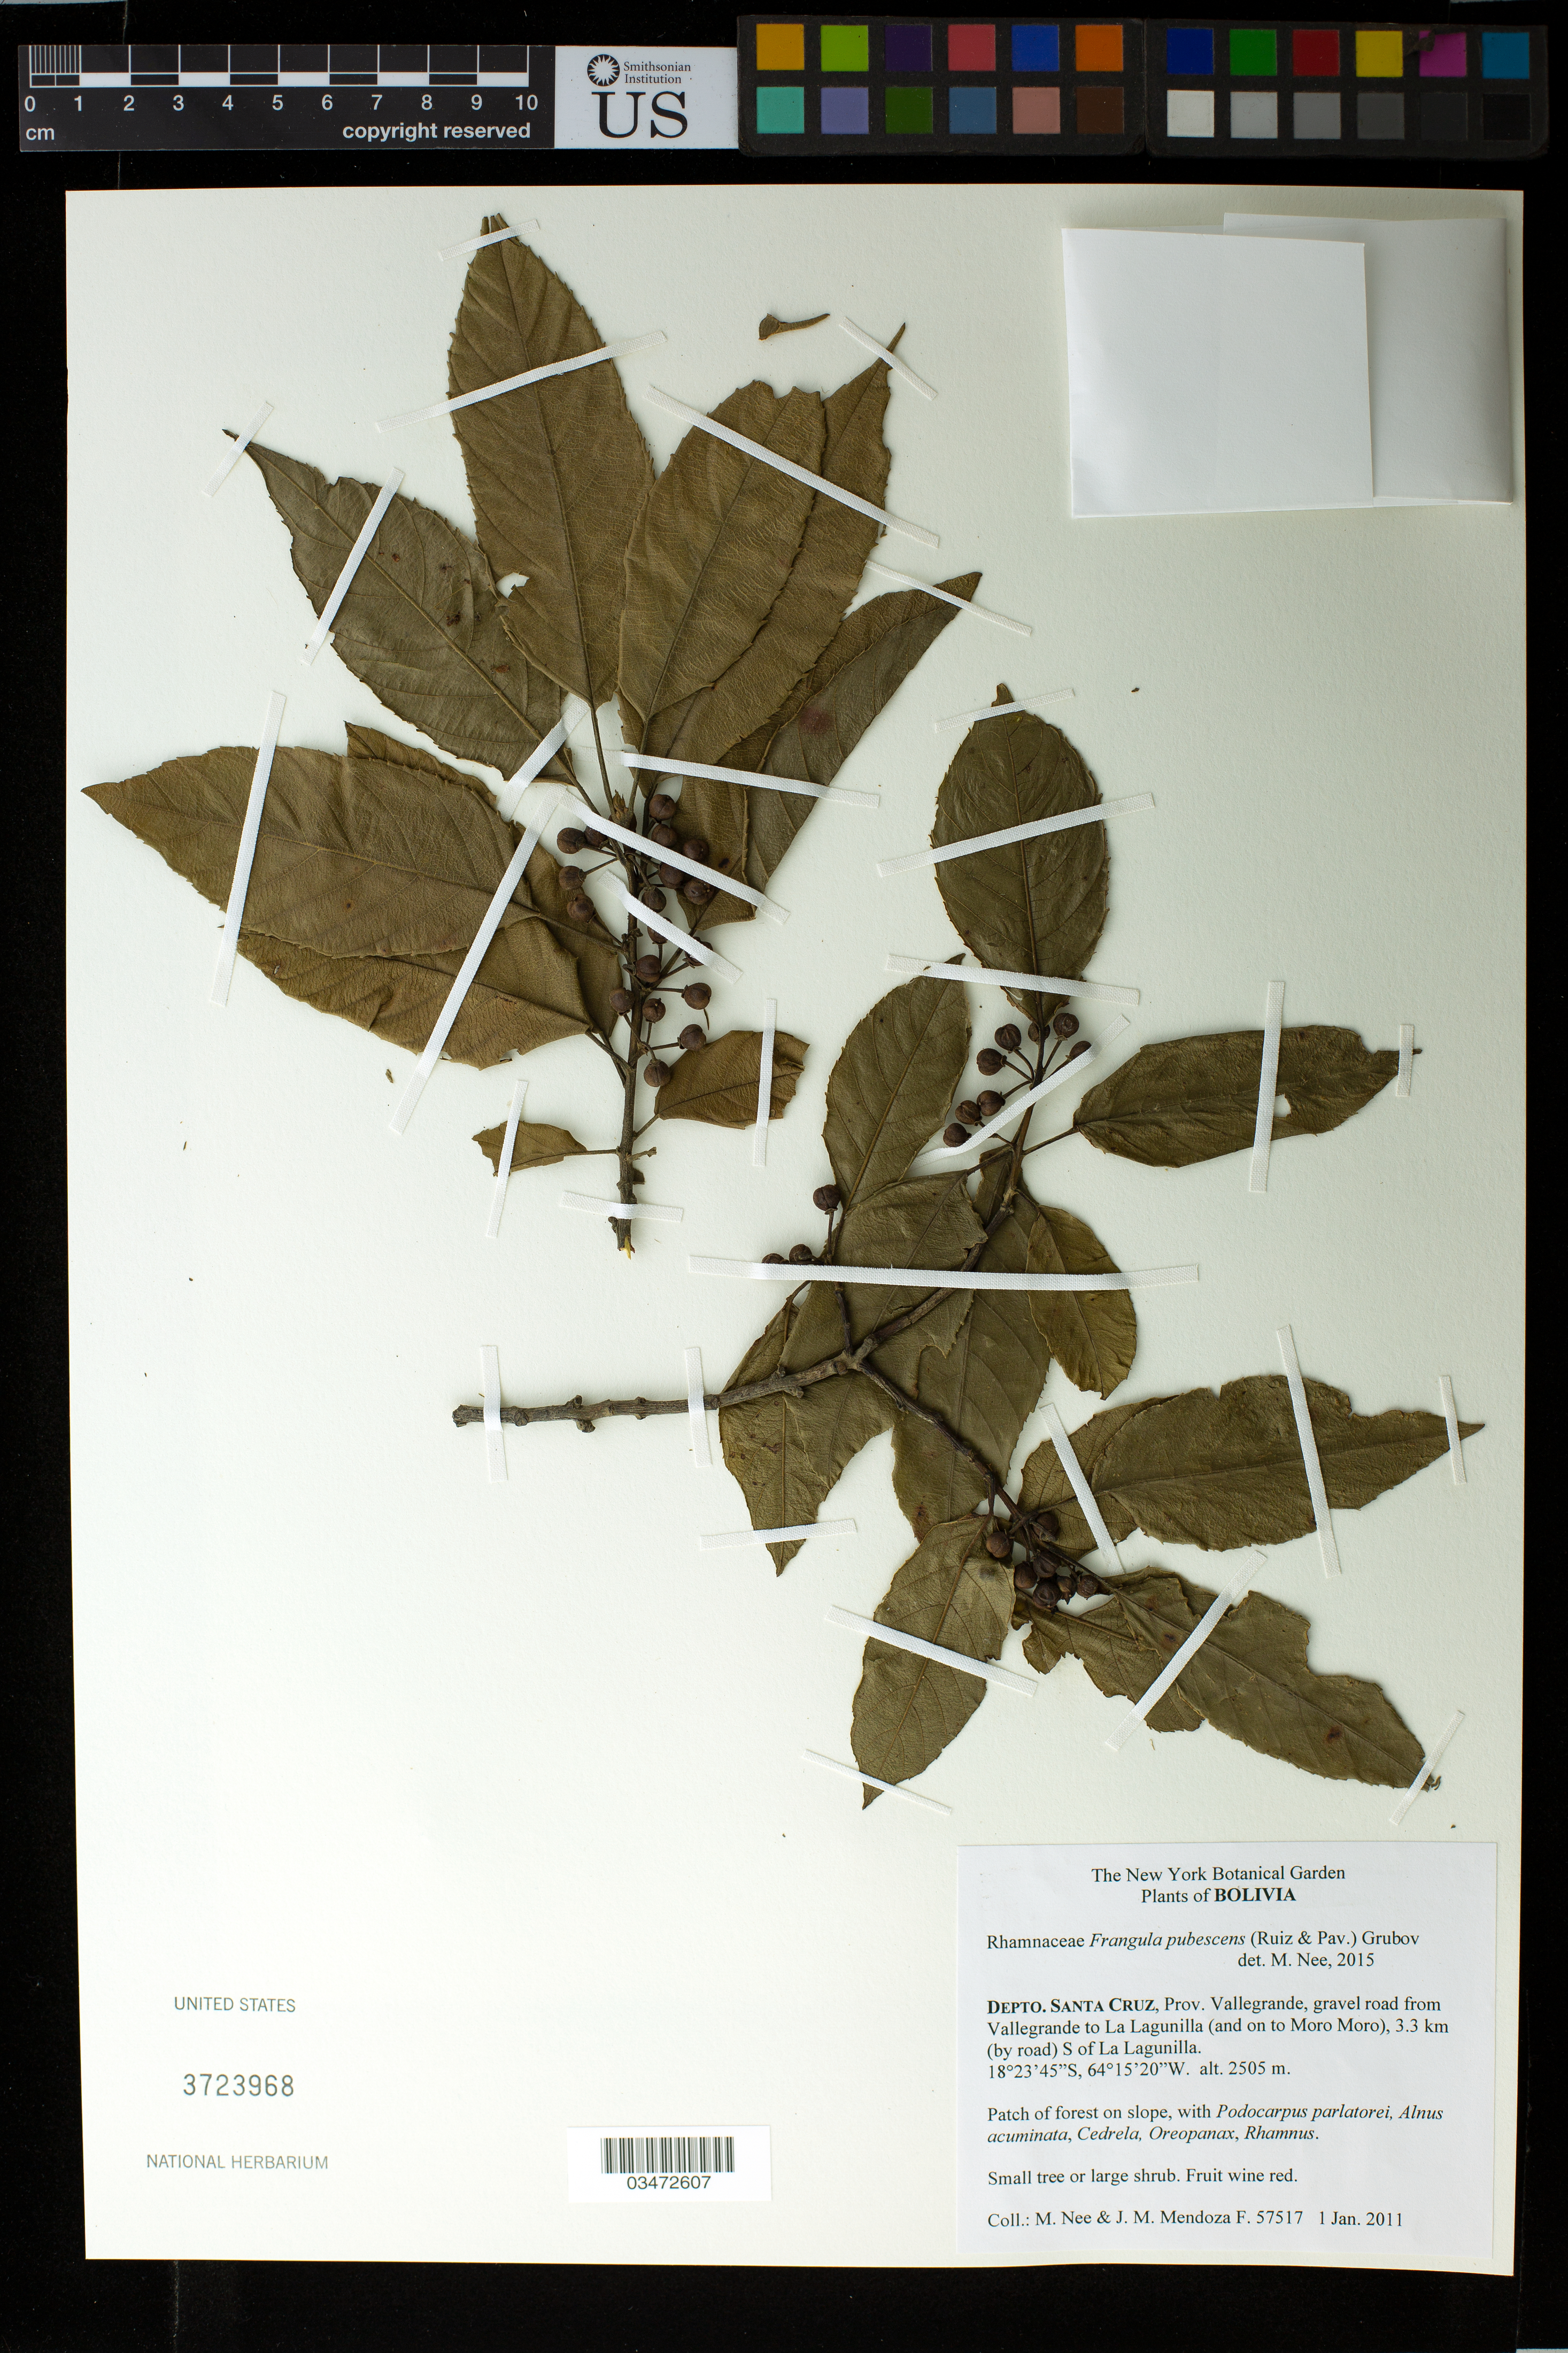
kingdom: Plantae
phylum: Tracheophyta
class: Magnoliopsida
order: Rosales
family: Rhamnaceae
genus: Frangula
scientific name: Frangula pubescens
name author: (Ruiz & Pav.) Grubov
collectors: M. Nee & J. M. Mendoza F.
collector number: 57517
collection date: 2011-01-01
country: Bolivia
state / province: Santa Cruz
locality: Depto. Santa Cruz, Prov. Vallegrande, gravel road from Vallegrande La Lagunilla (and on to Moro Moro), 3.3 km (by road) S of La Lagunilla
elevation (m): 2505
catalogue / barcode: US 3723968